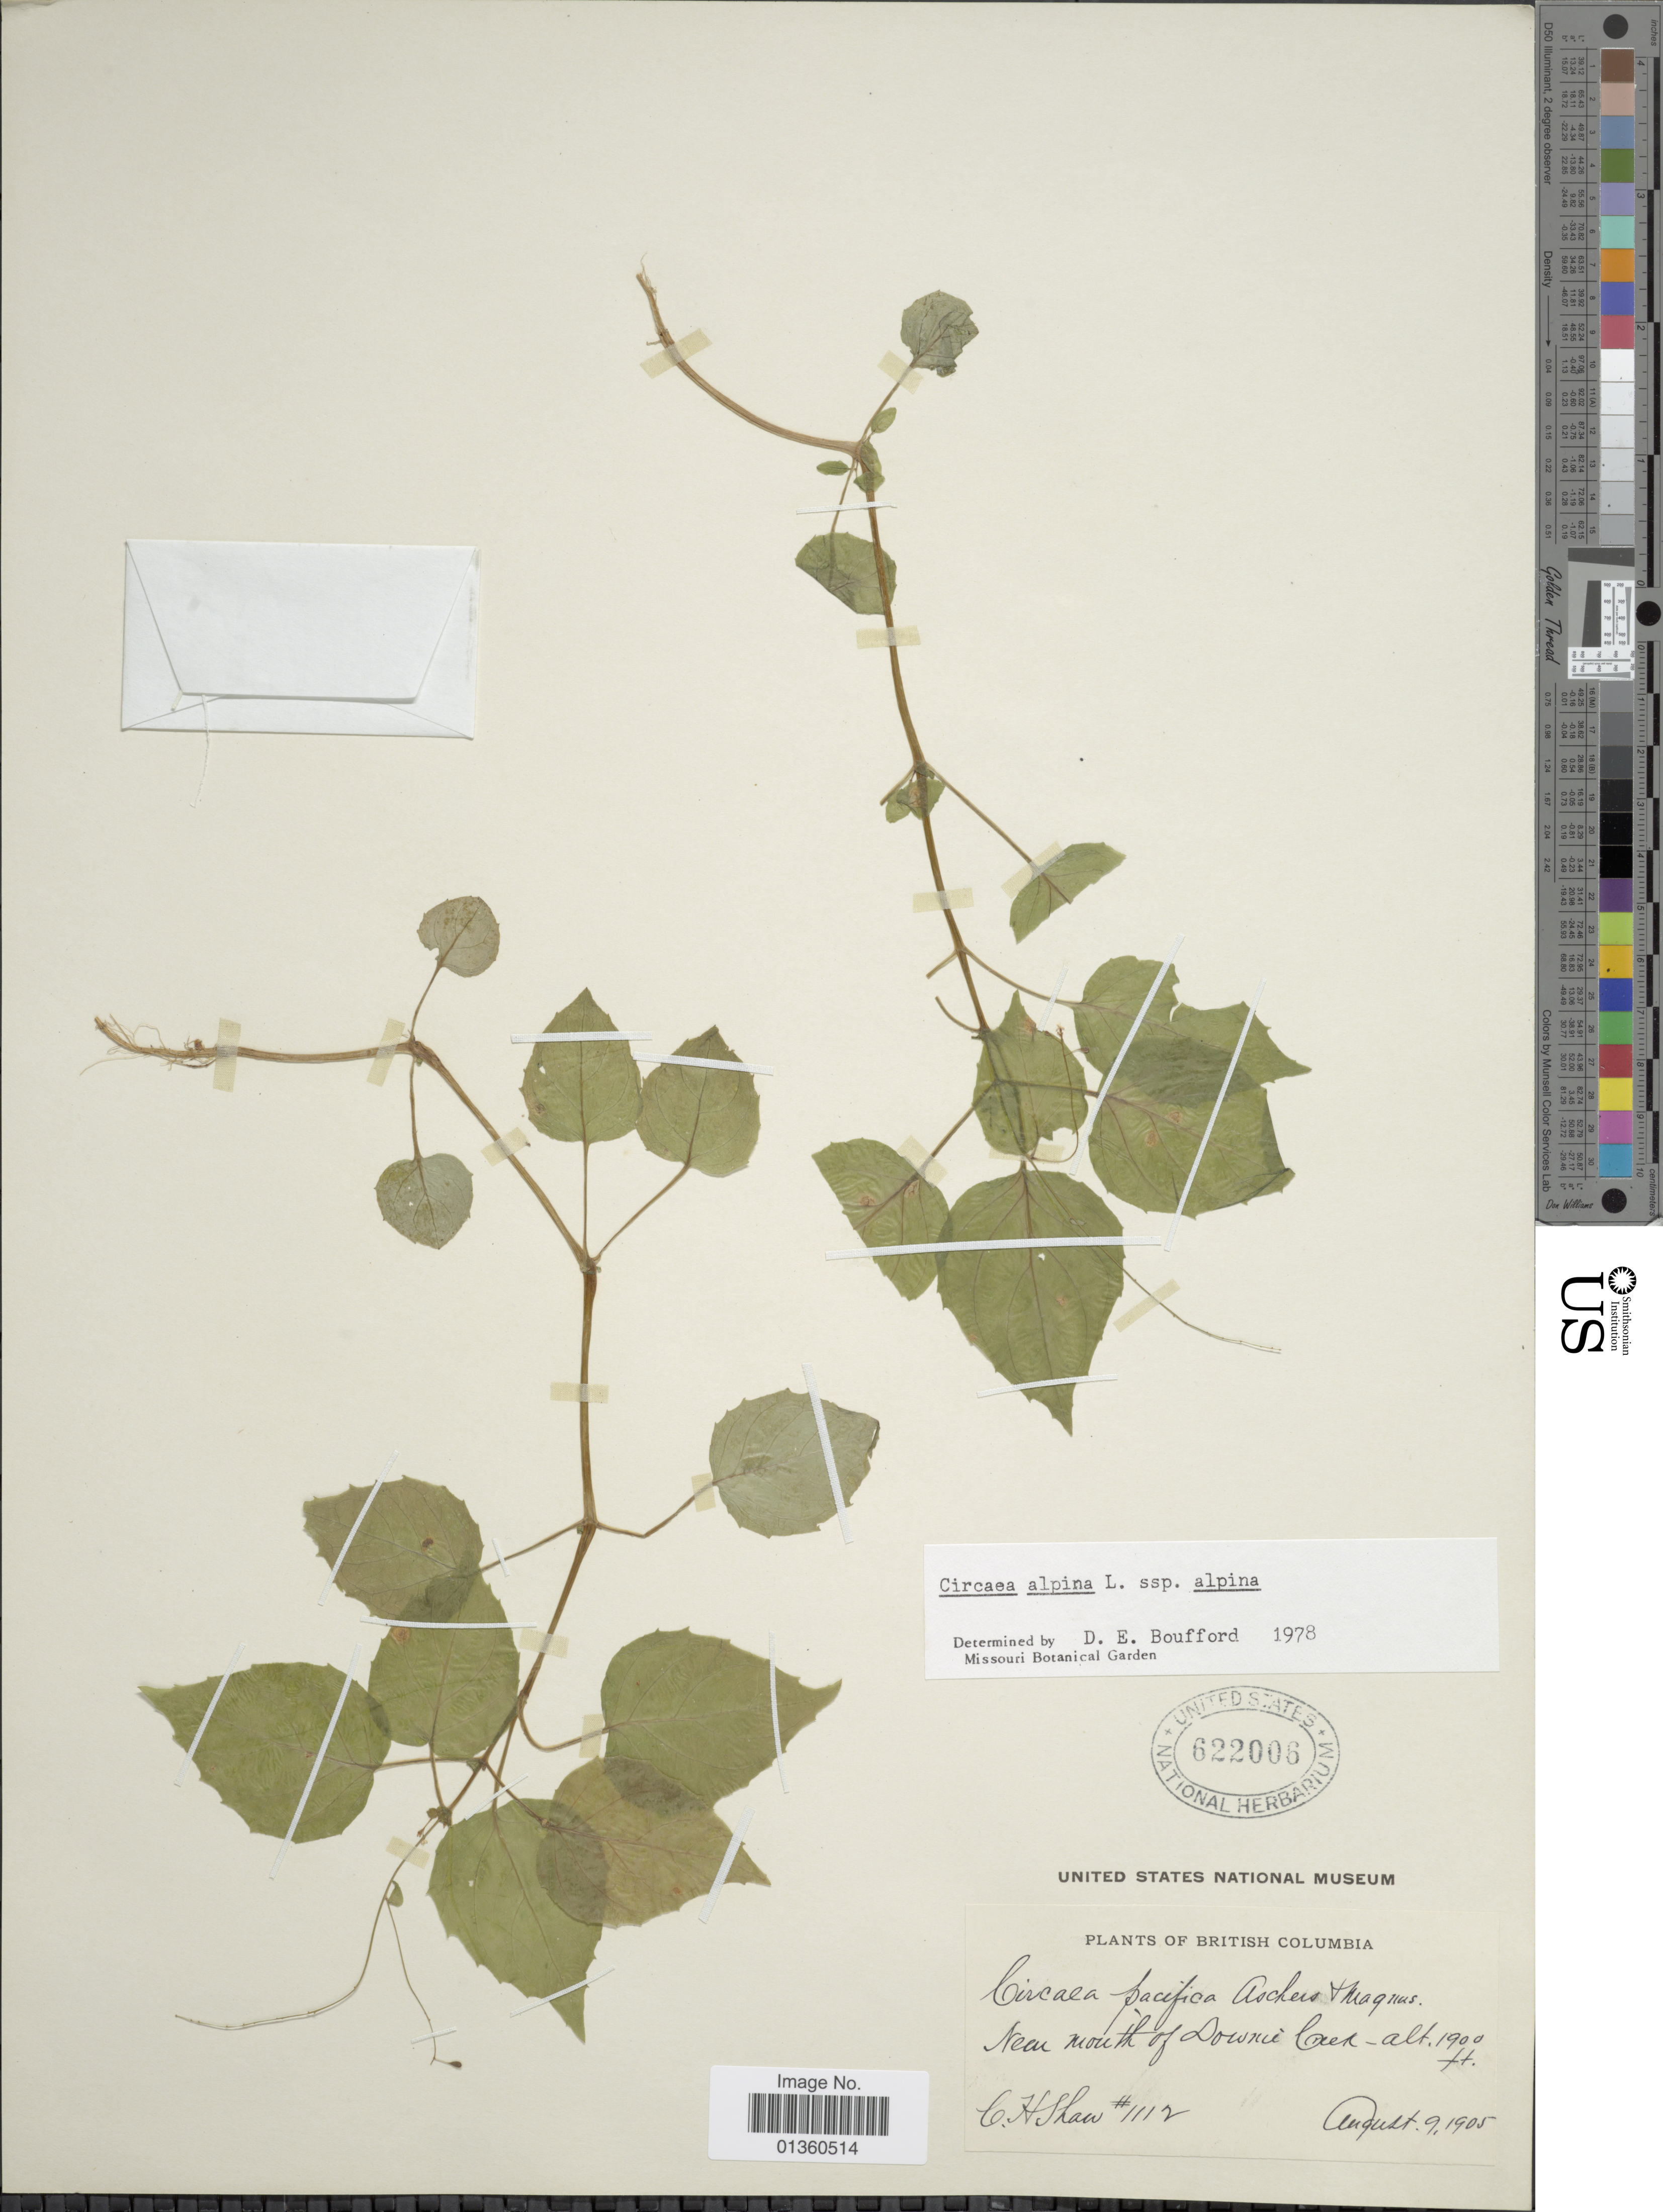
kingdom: Plantae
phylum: Tracheophyta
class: Magnoliopsida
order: Myrtales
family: Onagraceae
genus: Circaea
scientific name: Circaea alpina subsp. alpina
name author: L.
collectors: C. H. Shaw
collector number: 1112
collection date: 1905-08-09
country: Canada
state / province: British Columbia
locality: Near mouth of Downie Creek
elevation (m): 579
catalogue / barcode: US 622006